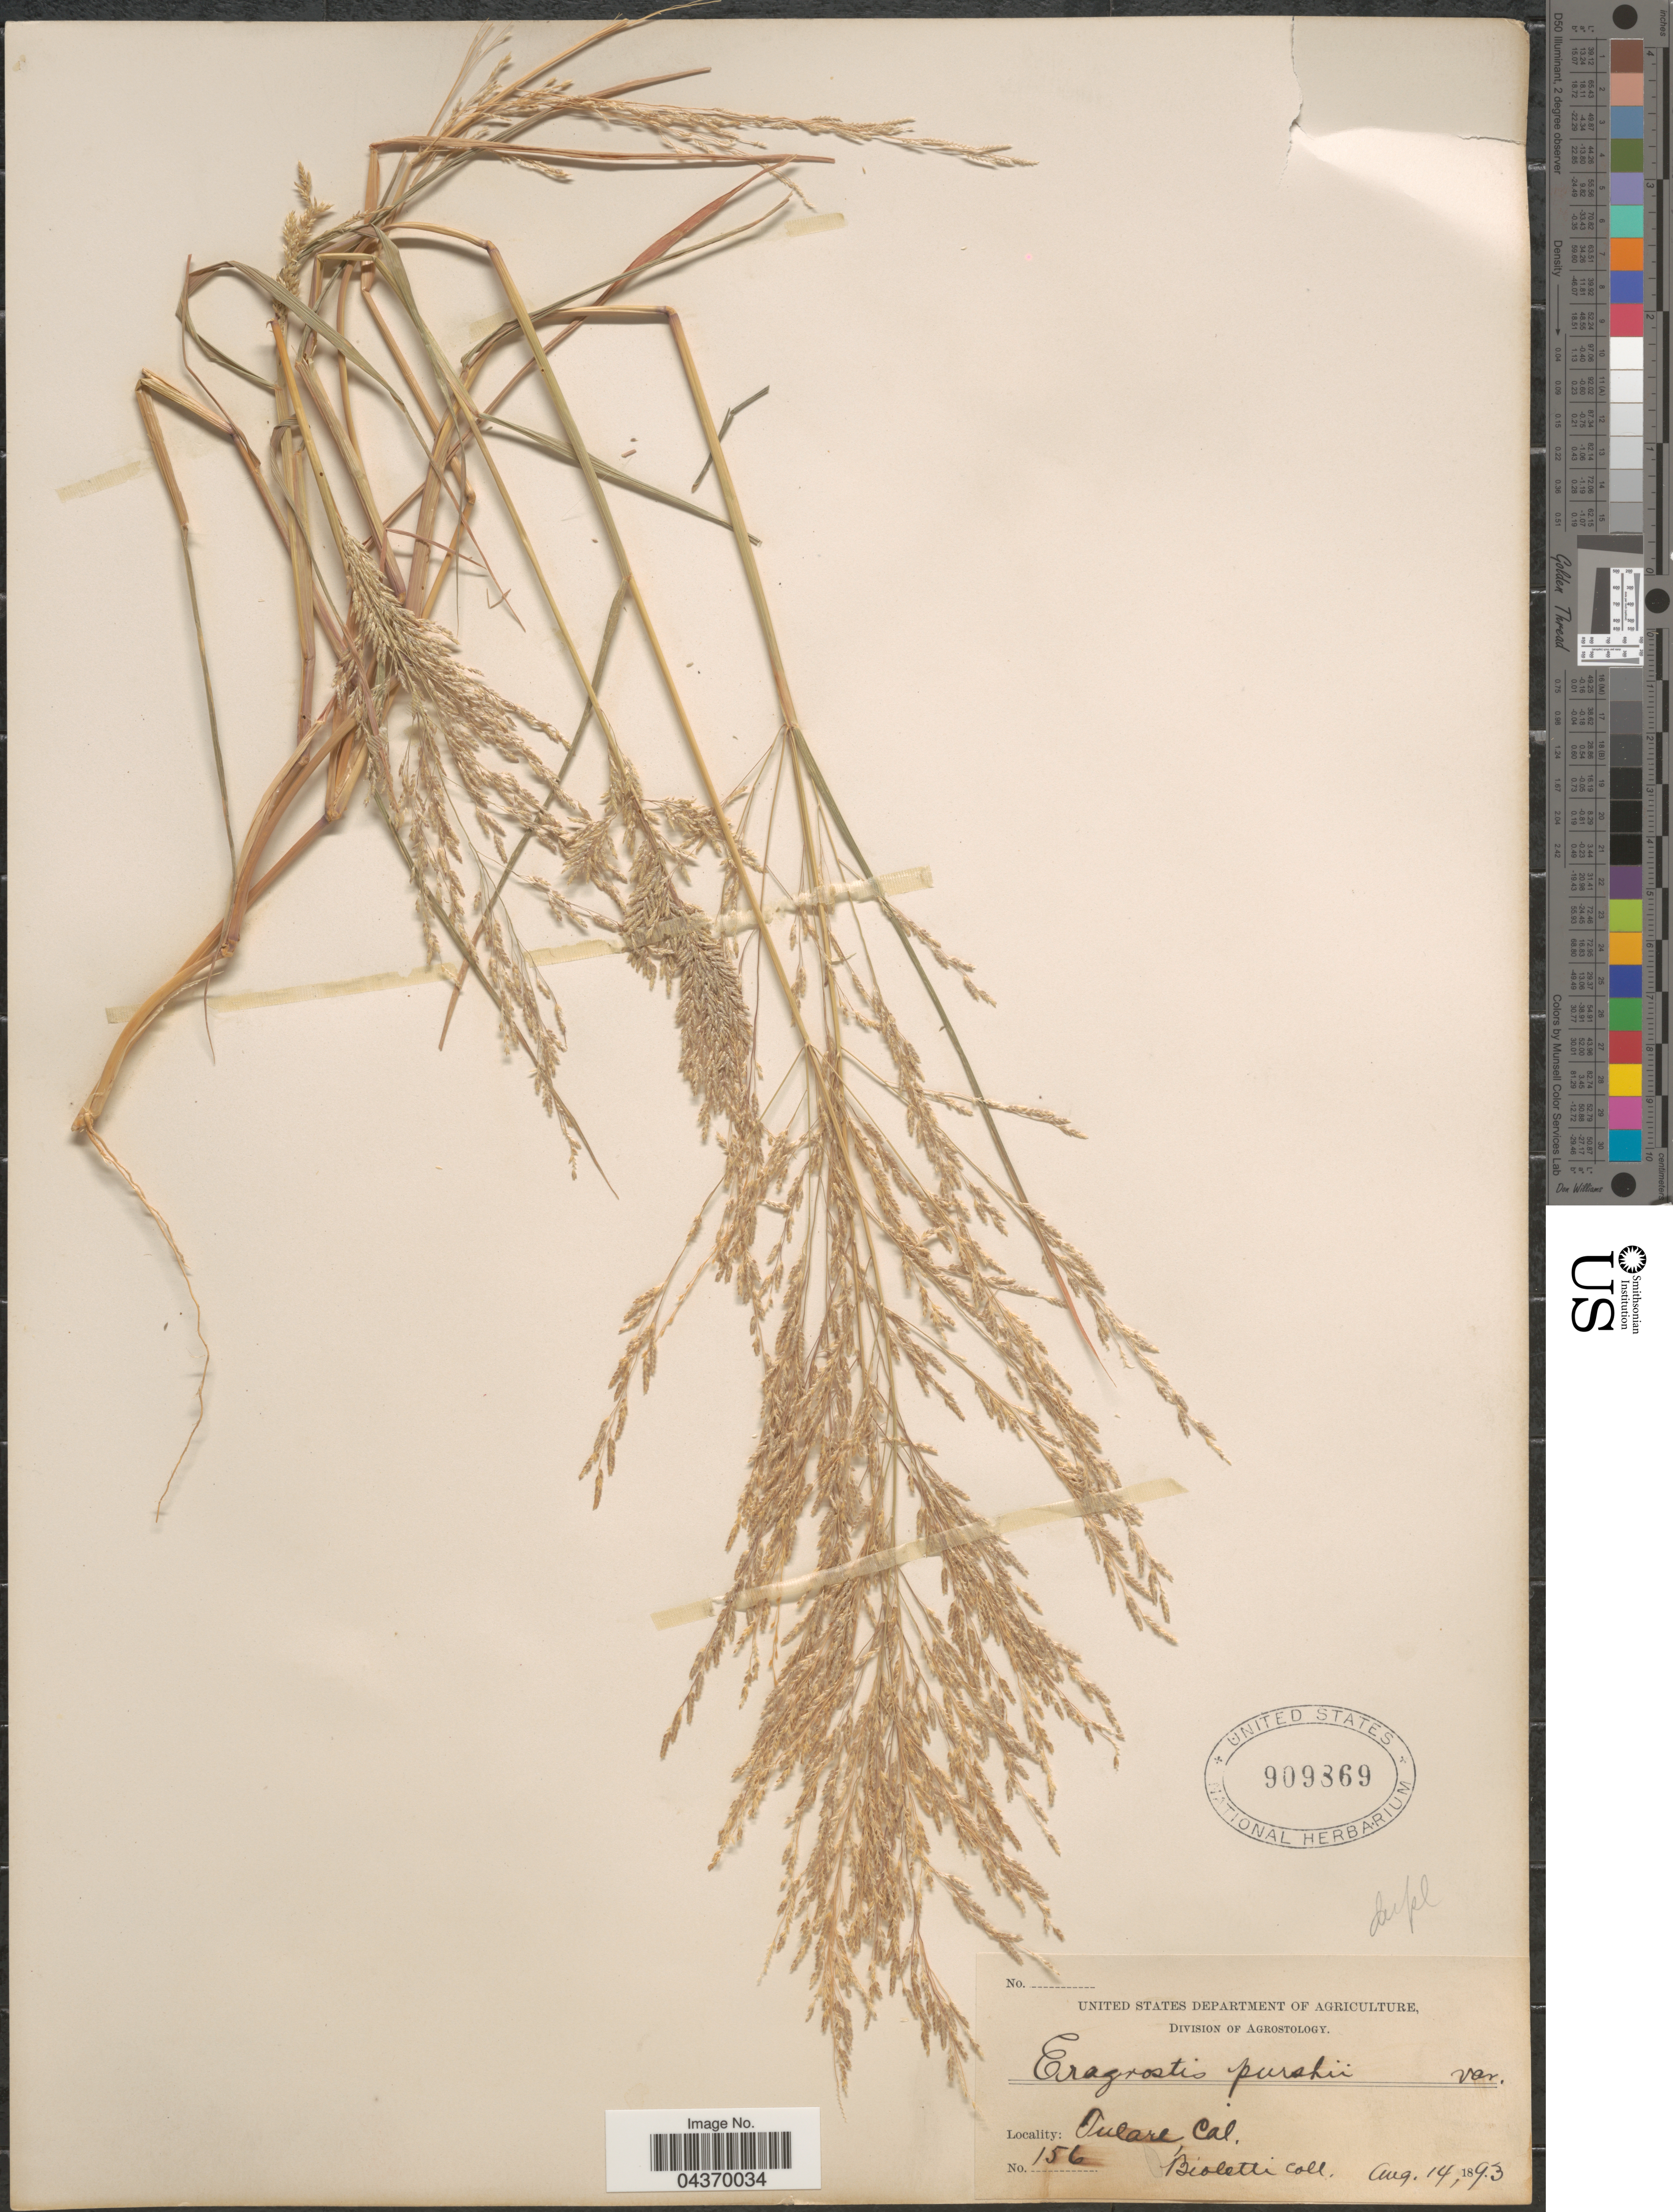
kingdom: Plantae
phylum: Tracheophyta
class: Liliopsida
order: Poales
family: Poaceae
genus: Eragrostis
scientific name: Eragrostis pectinacea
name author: (Michx.) Nees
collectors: -- Bioletti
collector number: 156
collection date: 1893-08-14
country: United States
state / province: California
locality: Tulare.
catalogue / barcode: US 909869